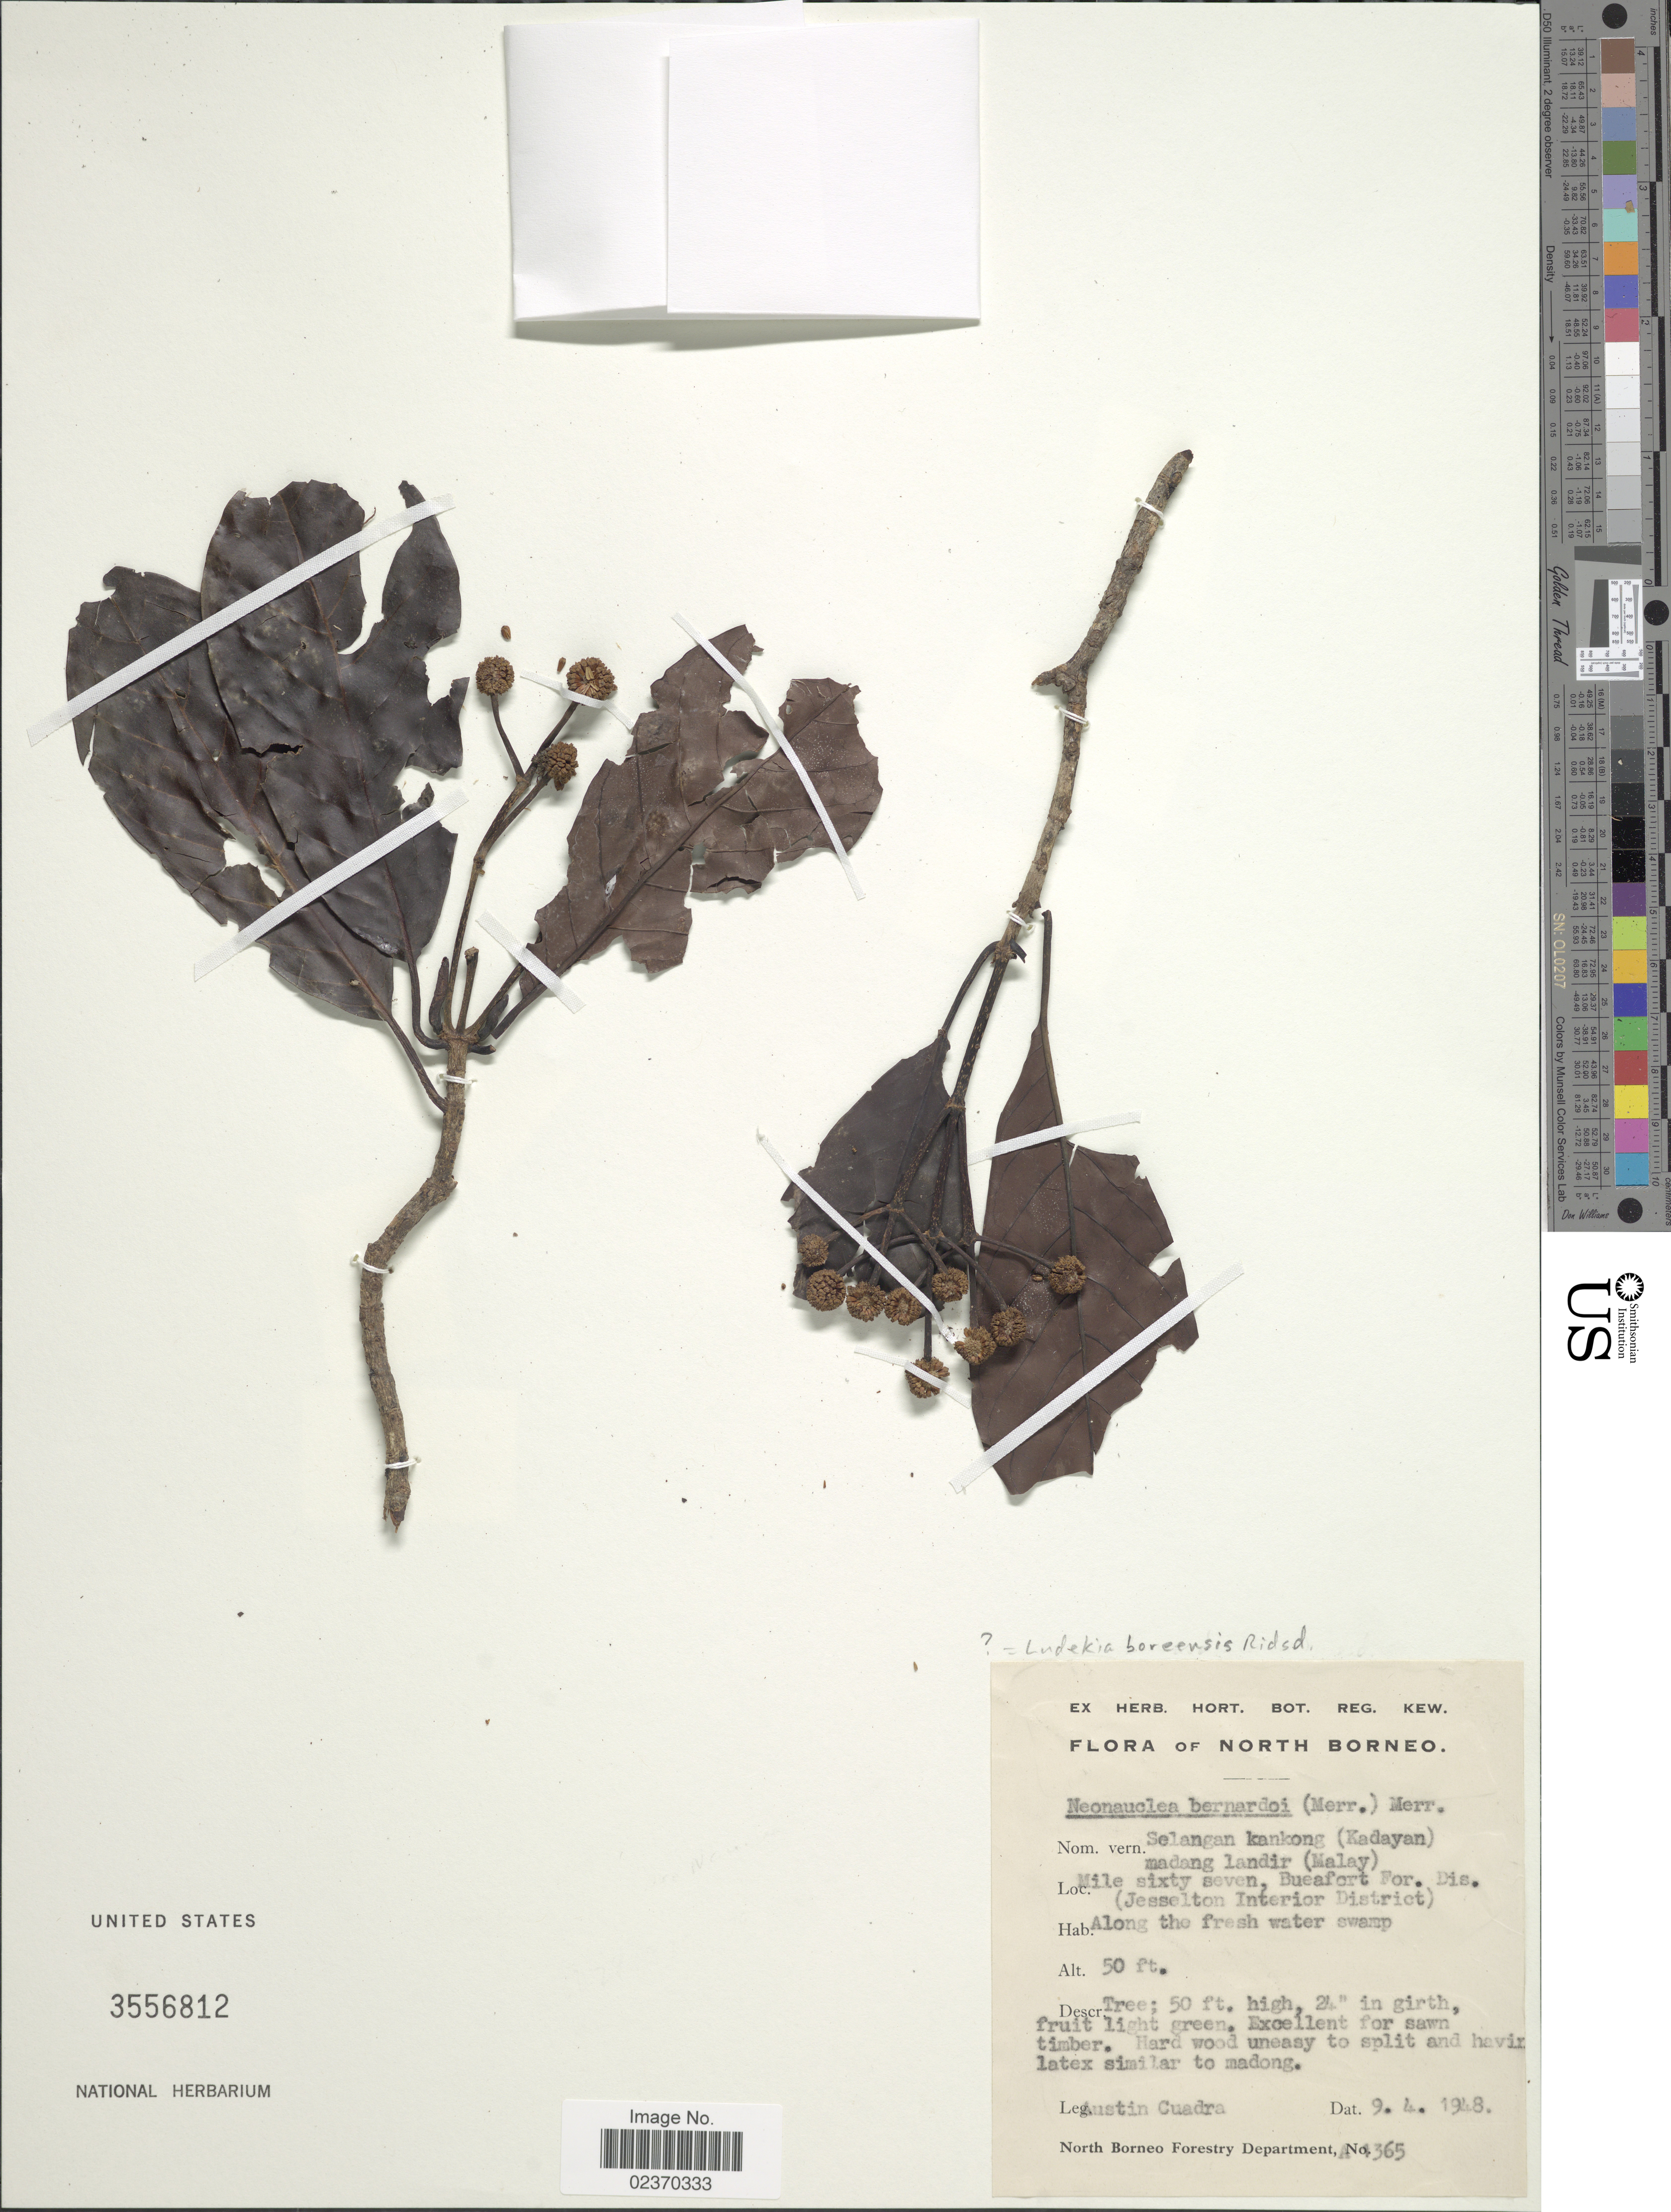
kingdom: Plantae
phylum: Tracheophyta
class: Magnoliopsida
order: Gentianales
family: Rubiaceae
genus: Ludekia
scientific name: Ludekia borneensis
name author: Ridsdale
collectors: A. Cuadra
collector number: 365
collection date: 1948-04-09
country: Malaysia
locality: North Borneo, Mile sixty seven, Bueafort For. Dis. (Jesselton Interior District), Along the fresh water swamp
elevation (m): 15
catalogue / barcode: US 3556812